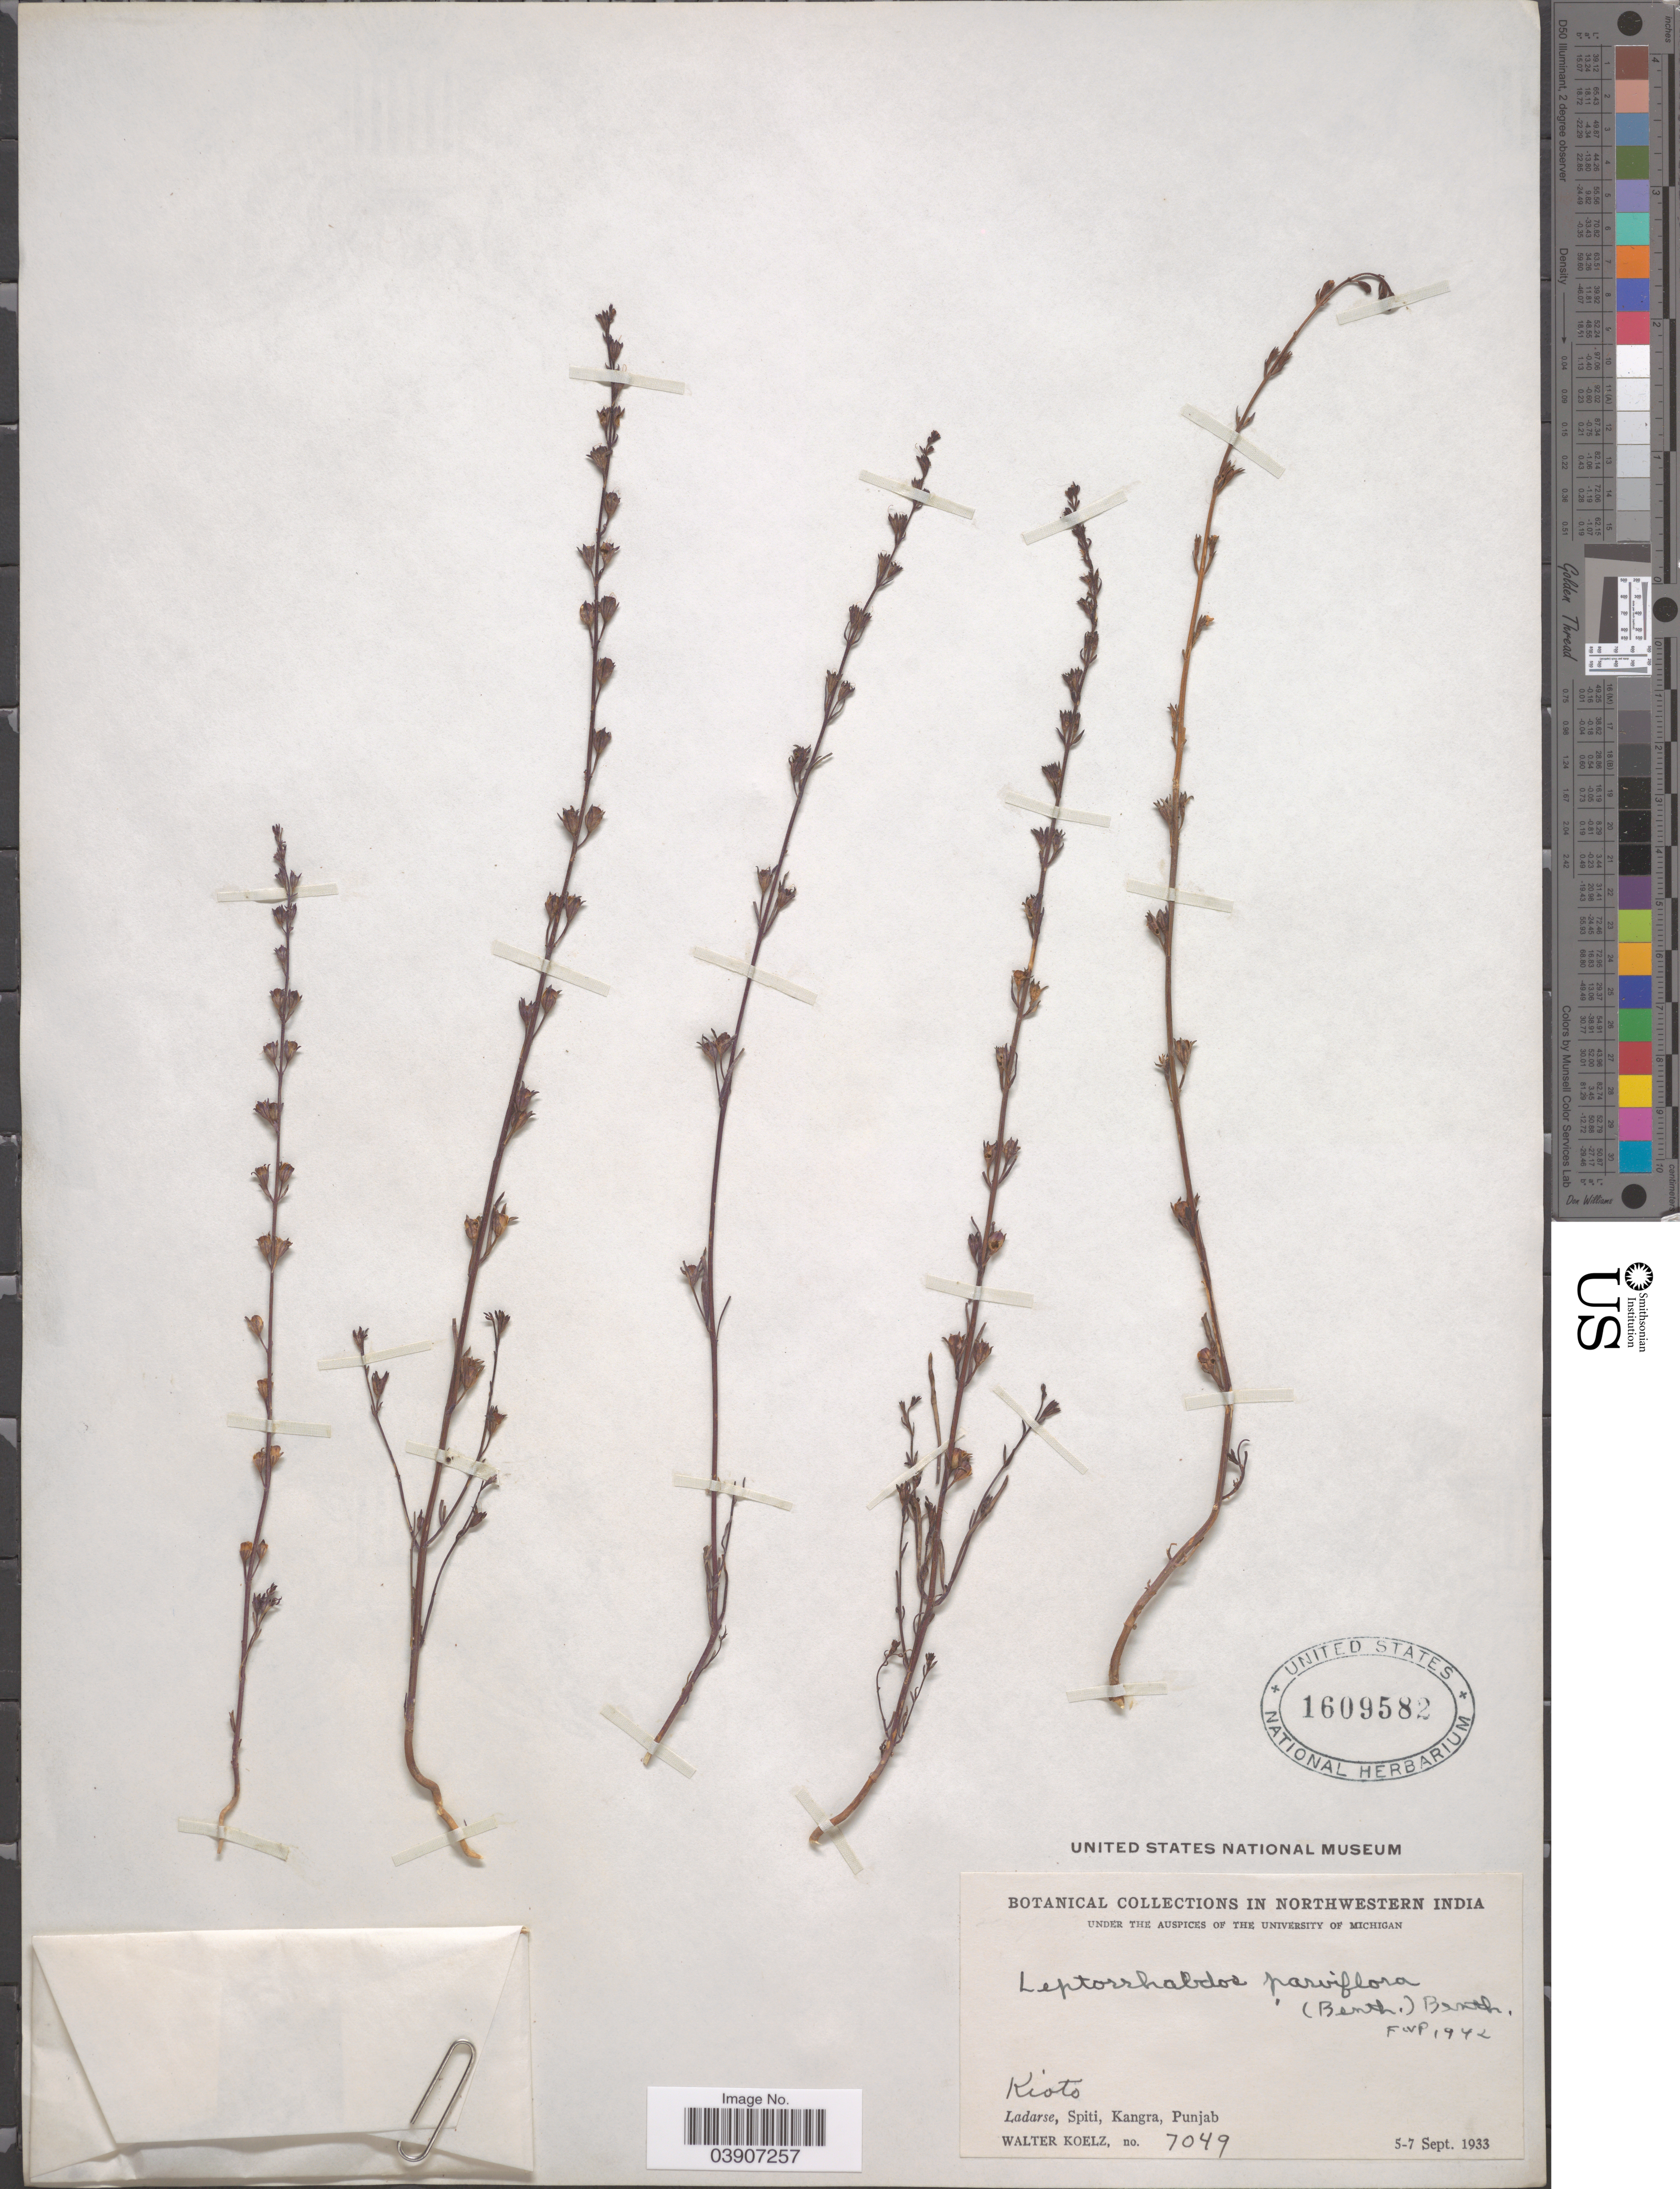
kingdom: Plantae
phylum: Tracheophyta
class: Magnoliopsida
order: Lamiales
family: Orobanchaceae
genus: Leptorhabdos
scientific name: Leptorhabdos parviflora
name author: (Benth.) Benth.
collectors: W. N. Koelz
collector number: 7049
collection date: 1933-09-05/1933-09-07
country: India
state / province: Punjab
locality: Northwestern India. Kioto. Ladarse, Spiti, Kangra.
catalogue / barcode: US 1609582